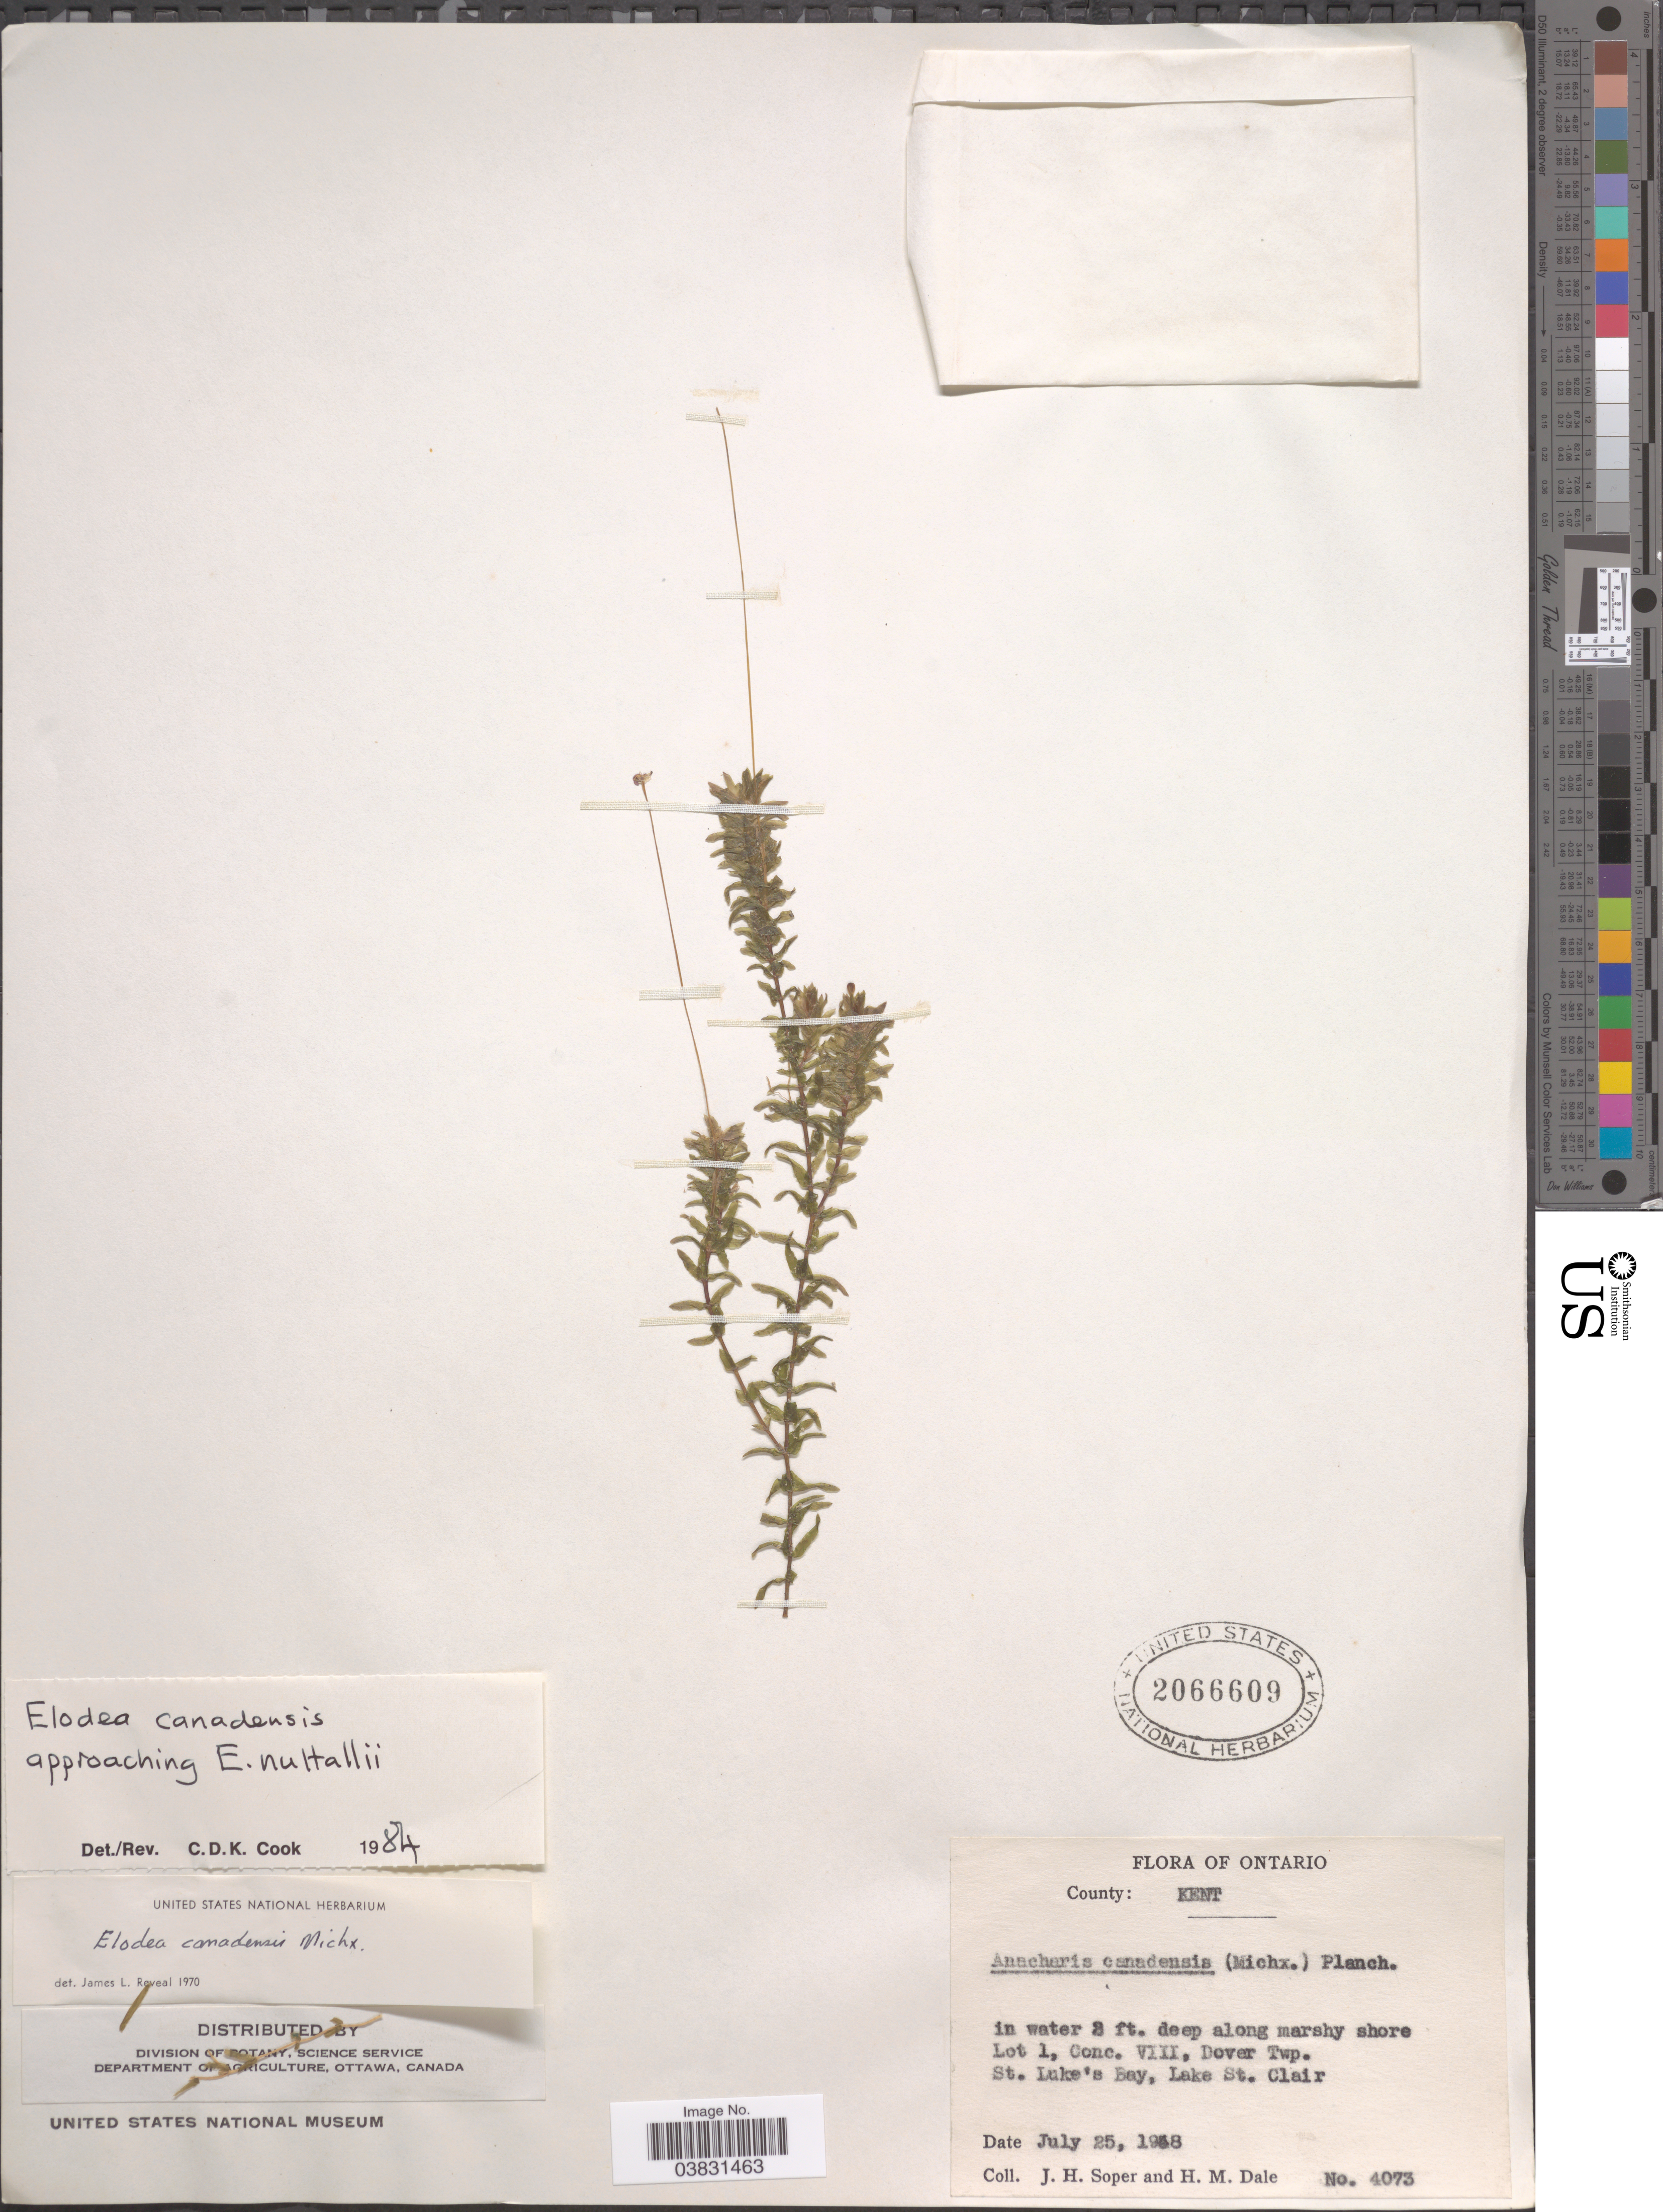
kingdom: Plantae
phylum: Tracheophyta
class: Liliopsida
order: Alismatales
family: Hydrocharitaceae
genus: Elodea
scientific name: Elodea canadensis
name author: Michx.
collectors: J. H. Soper & H. M. Dale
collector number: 4073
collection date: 1948-07-25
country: Canada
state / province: Ontario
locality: County: Kent. Deep marshy shore Lot 1, Conc. VIII, Dover Twp. St. Luke's Bay, Lake St. Clair.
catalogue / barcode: US 2066609